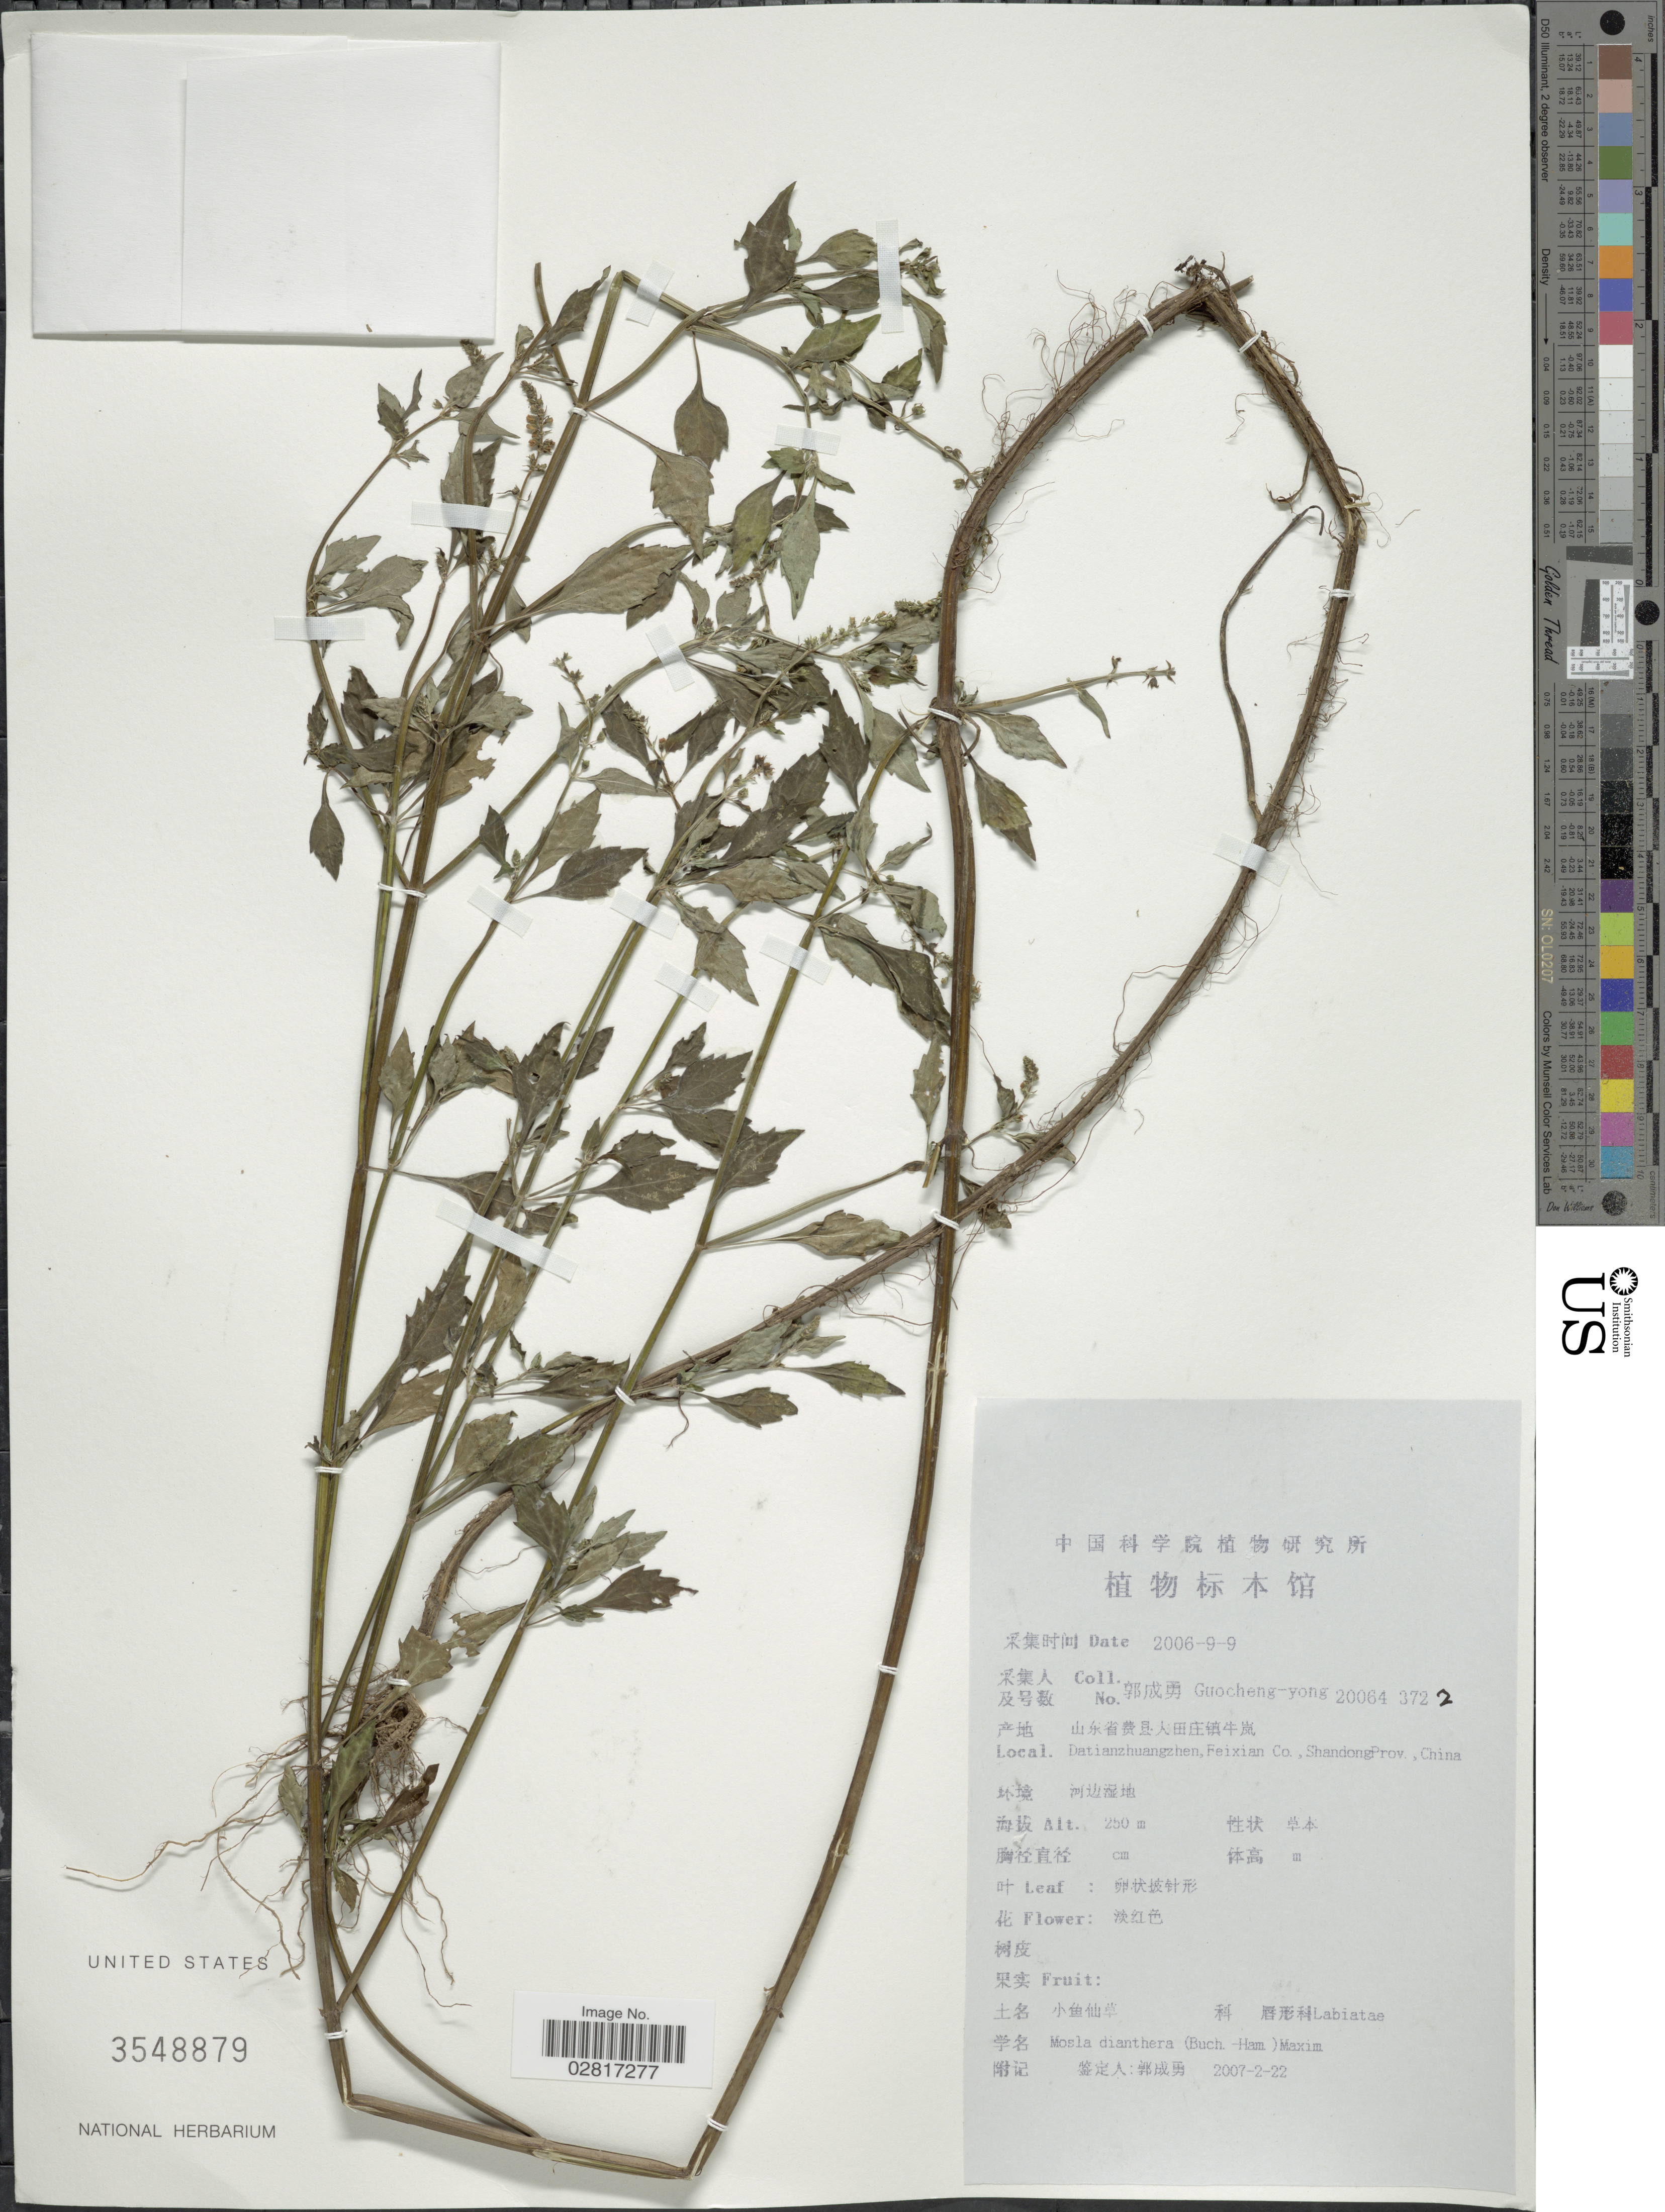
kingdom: Plantae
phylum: Tracheophyta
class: Magnoliopsida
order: Lamiales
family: Lamiaceae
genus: Mosla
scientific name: Mosla dianthera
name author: (Roxb.) Maxim.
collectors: Guo cheng-yong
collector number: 20064-372-2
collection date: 2006-09-09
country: China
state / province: Shandong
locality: Datianzhuangzhen, Feixian Co.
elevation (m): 250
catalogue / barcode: US 3548879